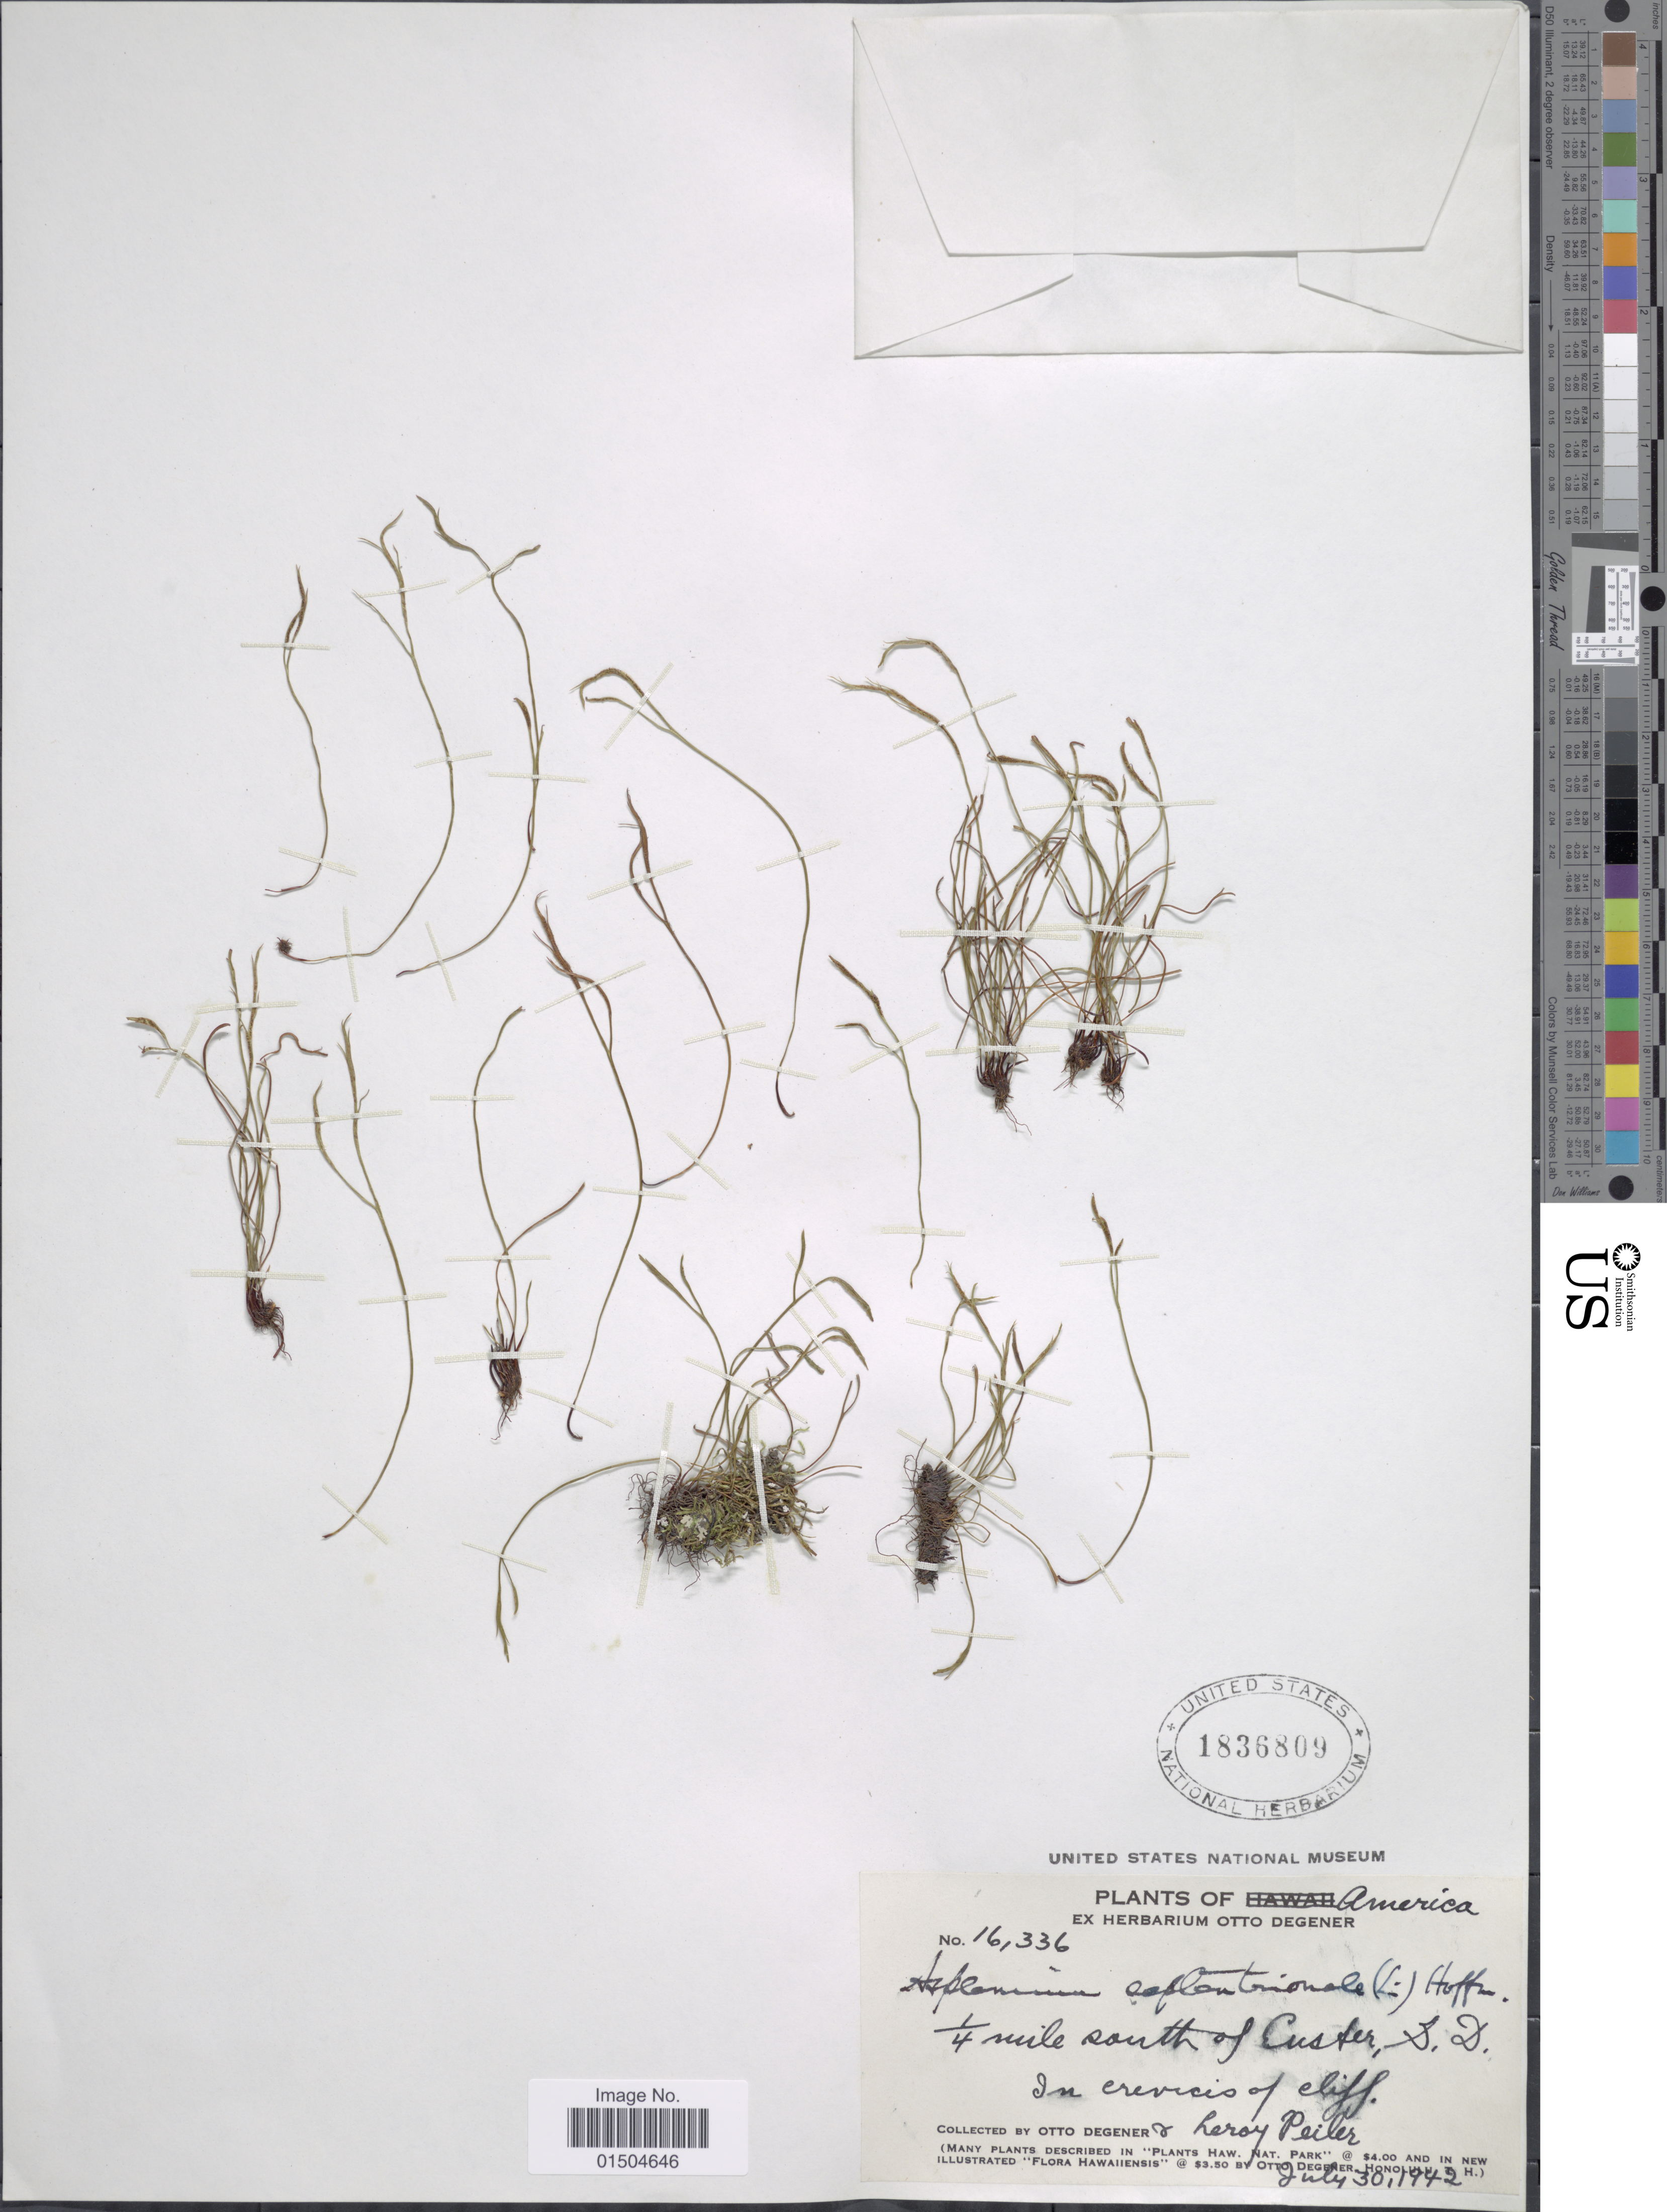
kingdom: Plantae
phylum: Tracheophyta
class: Polypodiopsida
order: Polypodiales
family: Aspleniaceae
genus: Asplenium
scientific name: Asplenium septentrionale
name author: (L.) Hoffm.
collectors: O. Degener & L. Peiler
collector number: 16336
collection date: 1942-07-30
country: United States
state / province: South Dakota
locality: ¼ mile south of Custer.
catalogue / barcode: US 1836809